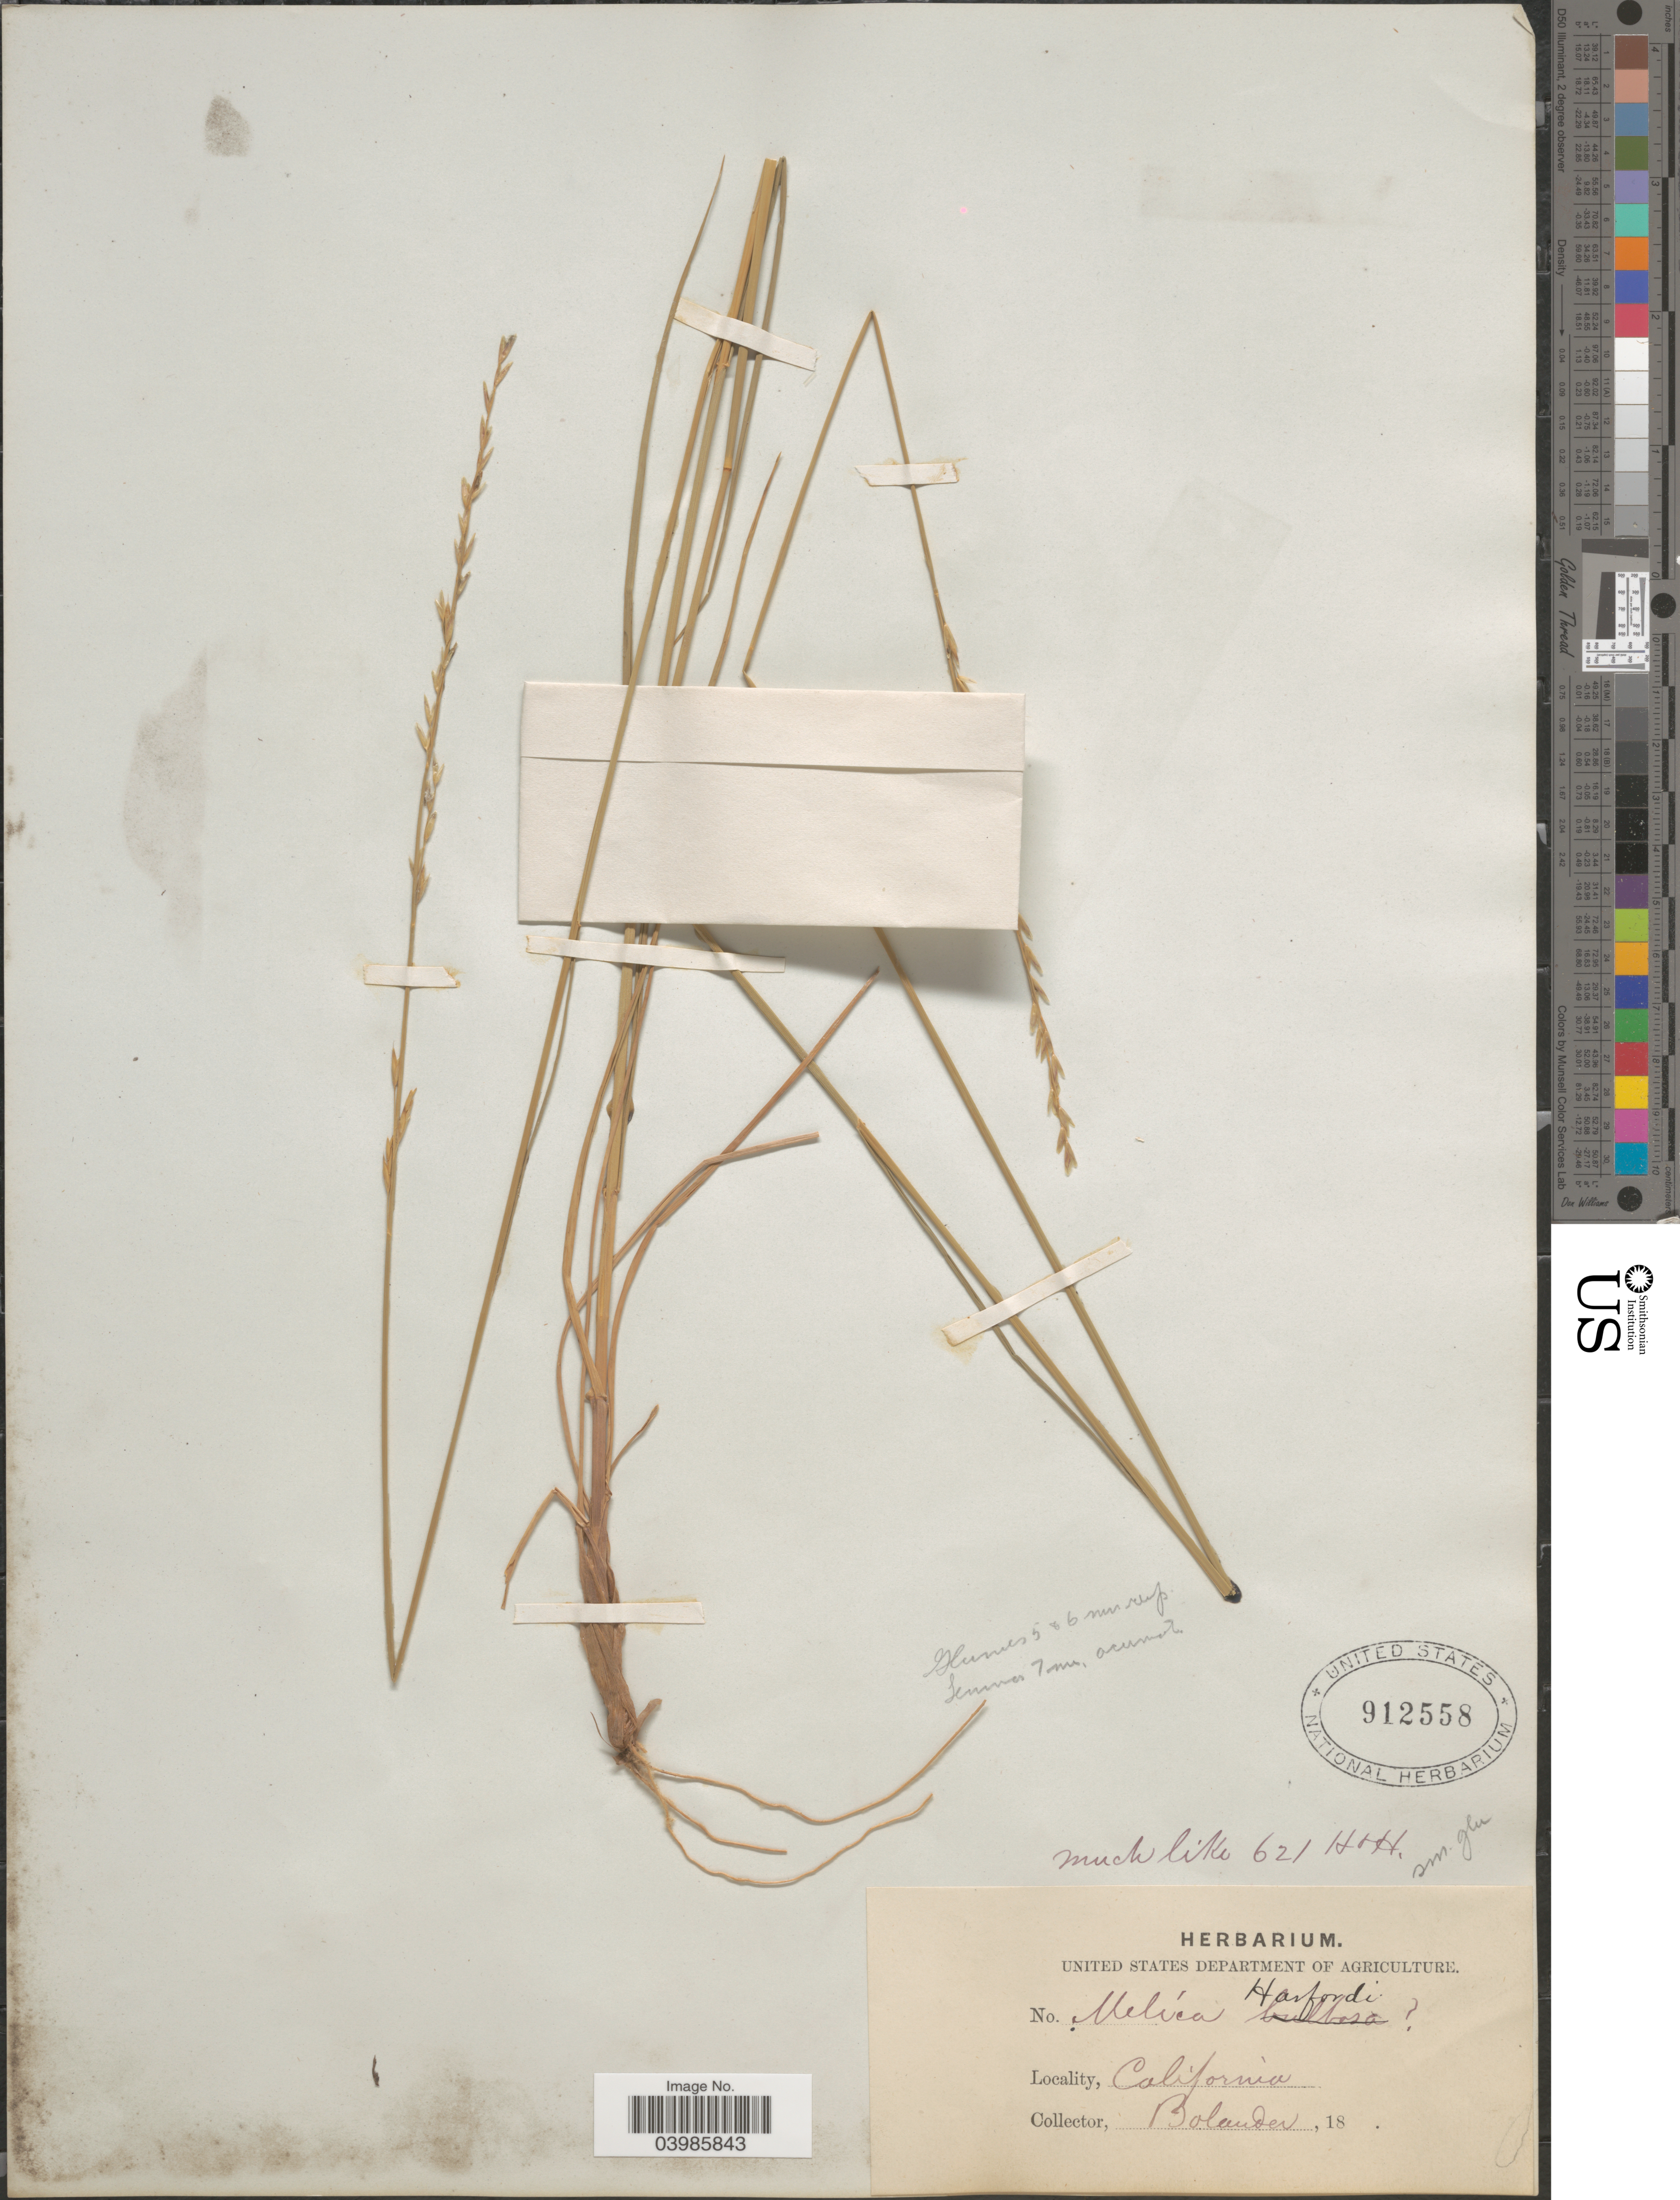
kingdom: Plantae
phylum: Tracheophyta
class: Liliopsida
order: Poales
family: Poaceae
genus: Melica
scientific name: Melica harfordii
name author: Bol.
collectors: H. Bolander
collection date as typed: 18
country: United States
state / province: California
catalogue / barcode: US 912558